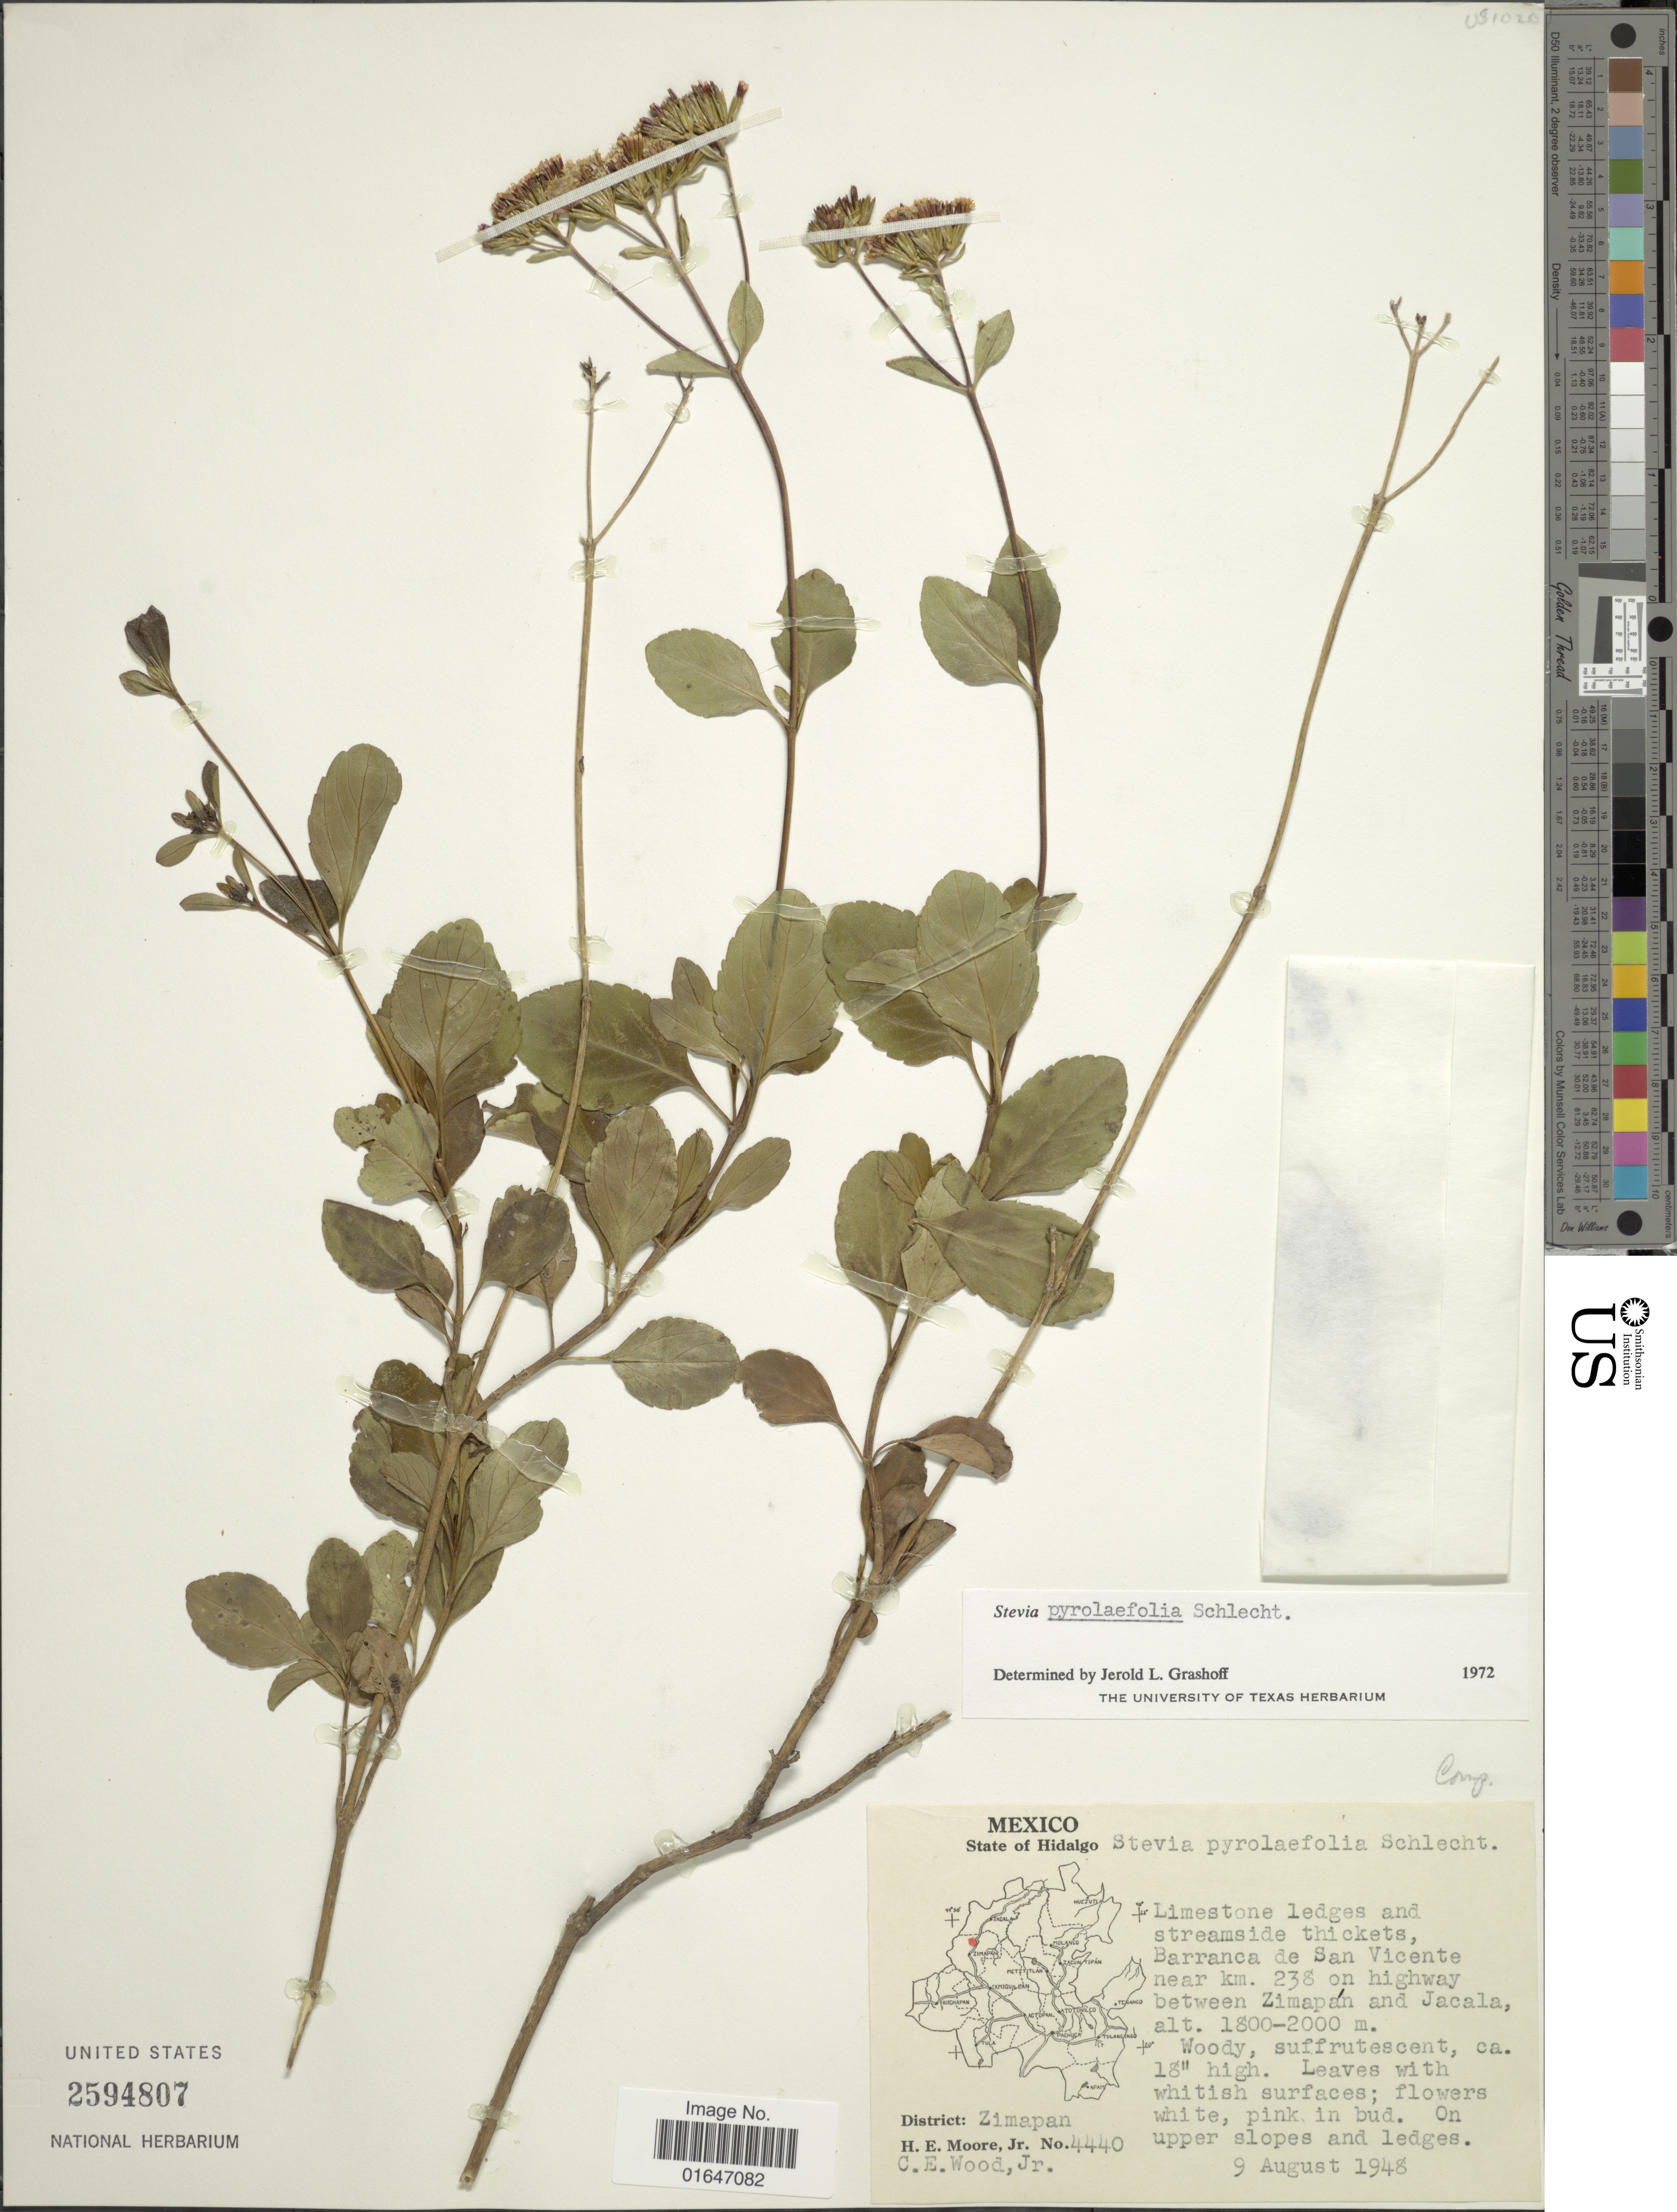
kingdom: Plantae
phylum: Tracheophyta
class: Magnoliopsida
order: Asterales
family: Asteraceae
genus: Stevia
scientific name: Stevia pyrolaefolia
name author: Schltdl.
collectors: H. Moore & C. Wood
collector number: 4440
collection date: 1948-08-09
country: Mexico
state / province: Hidalgo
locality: Barranca de San Vicente near km.238 on highway between Zimapán and Jacala, District: Zimapan.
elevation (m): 1800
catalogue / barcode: US 2594807